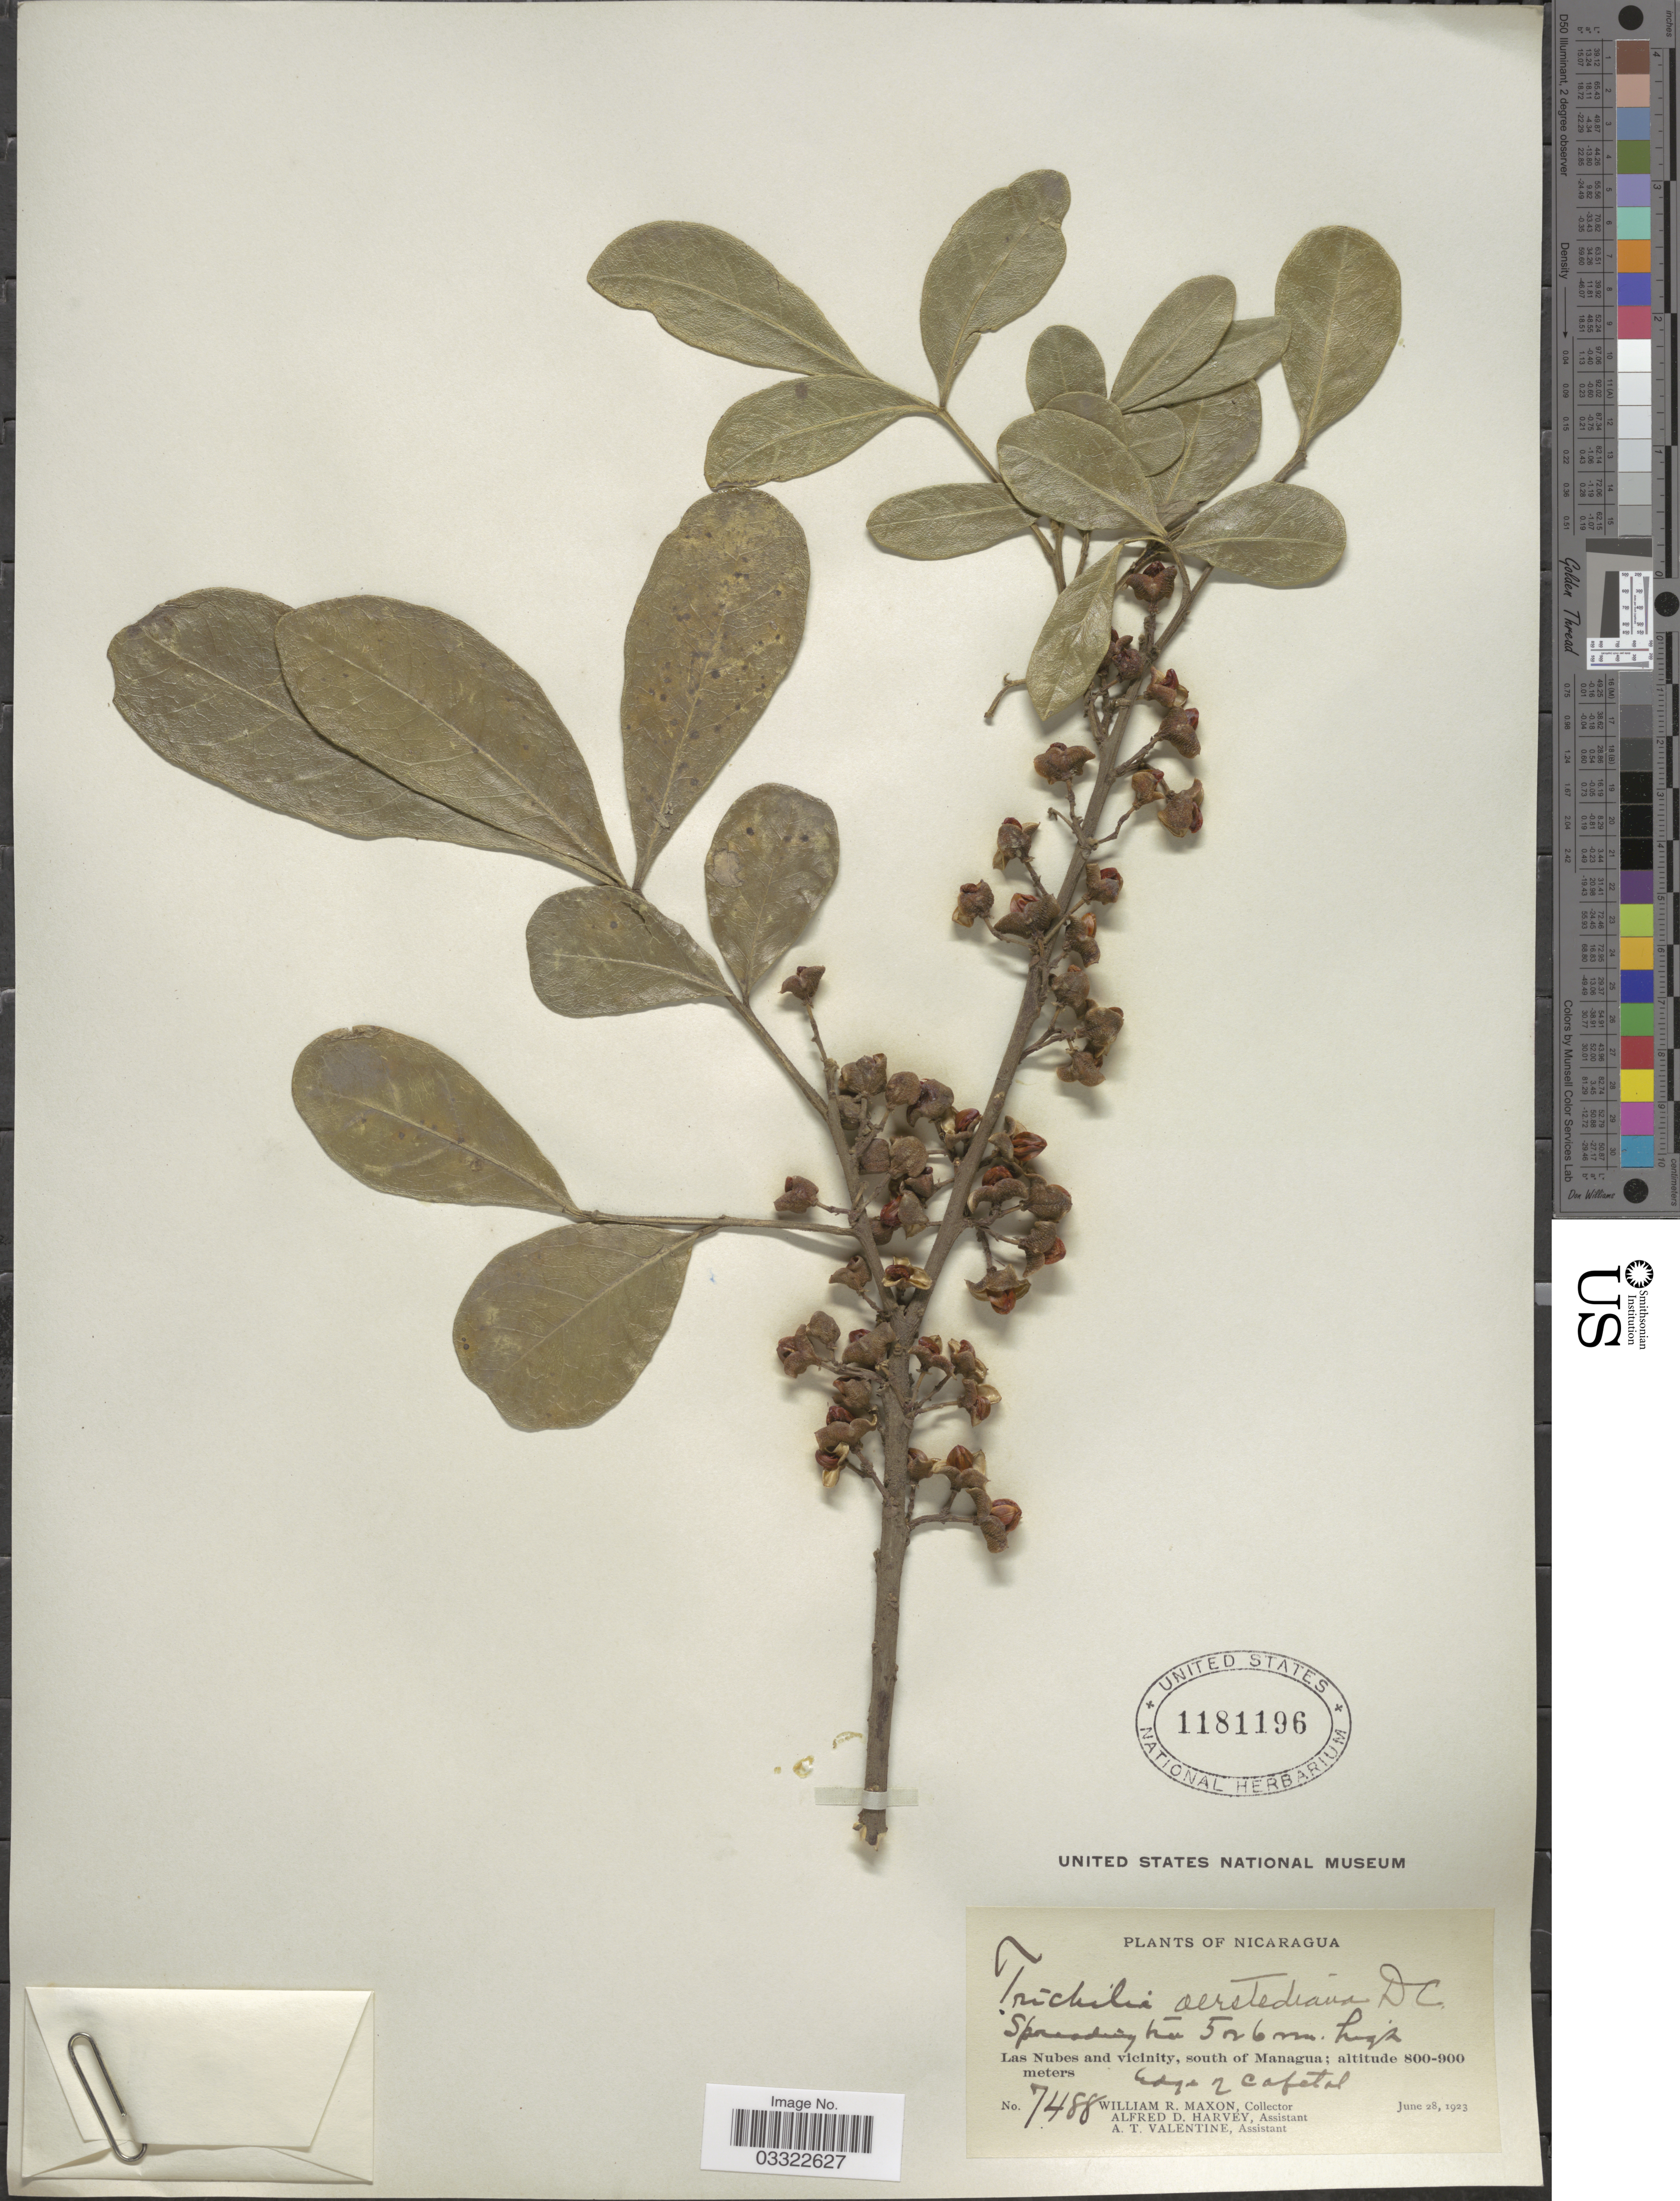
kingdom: Plantae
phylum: Tracheophyta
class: Magnoliopsida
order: Sapindales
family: Meliaceae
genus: Trichilia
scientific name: Trichilia oerstediana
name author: C. DC.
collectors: W. R. Maxon, A. D. Harvey & A. Valentine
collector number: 7488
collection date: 1923-06-28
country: Nicaragua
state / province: Managua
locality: Las Nubes and vicinity, south of Managua.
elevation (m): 800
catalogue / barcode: US 1181196